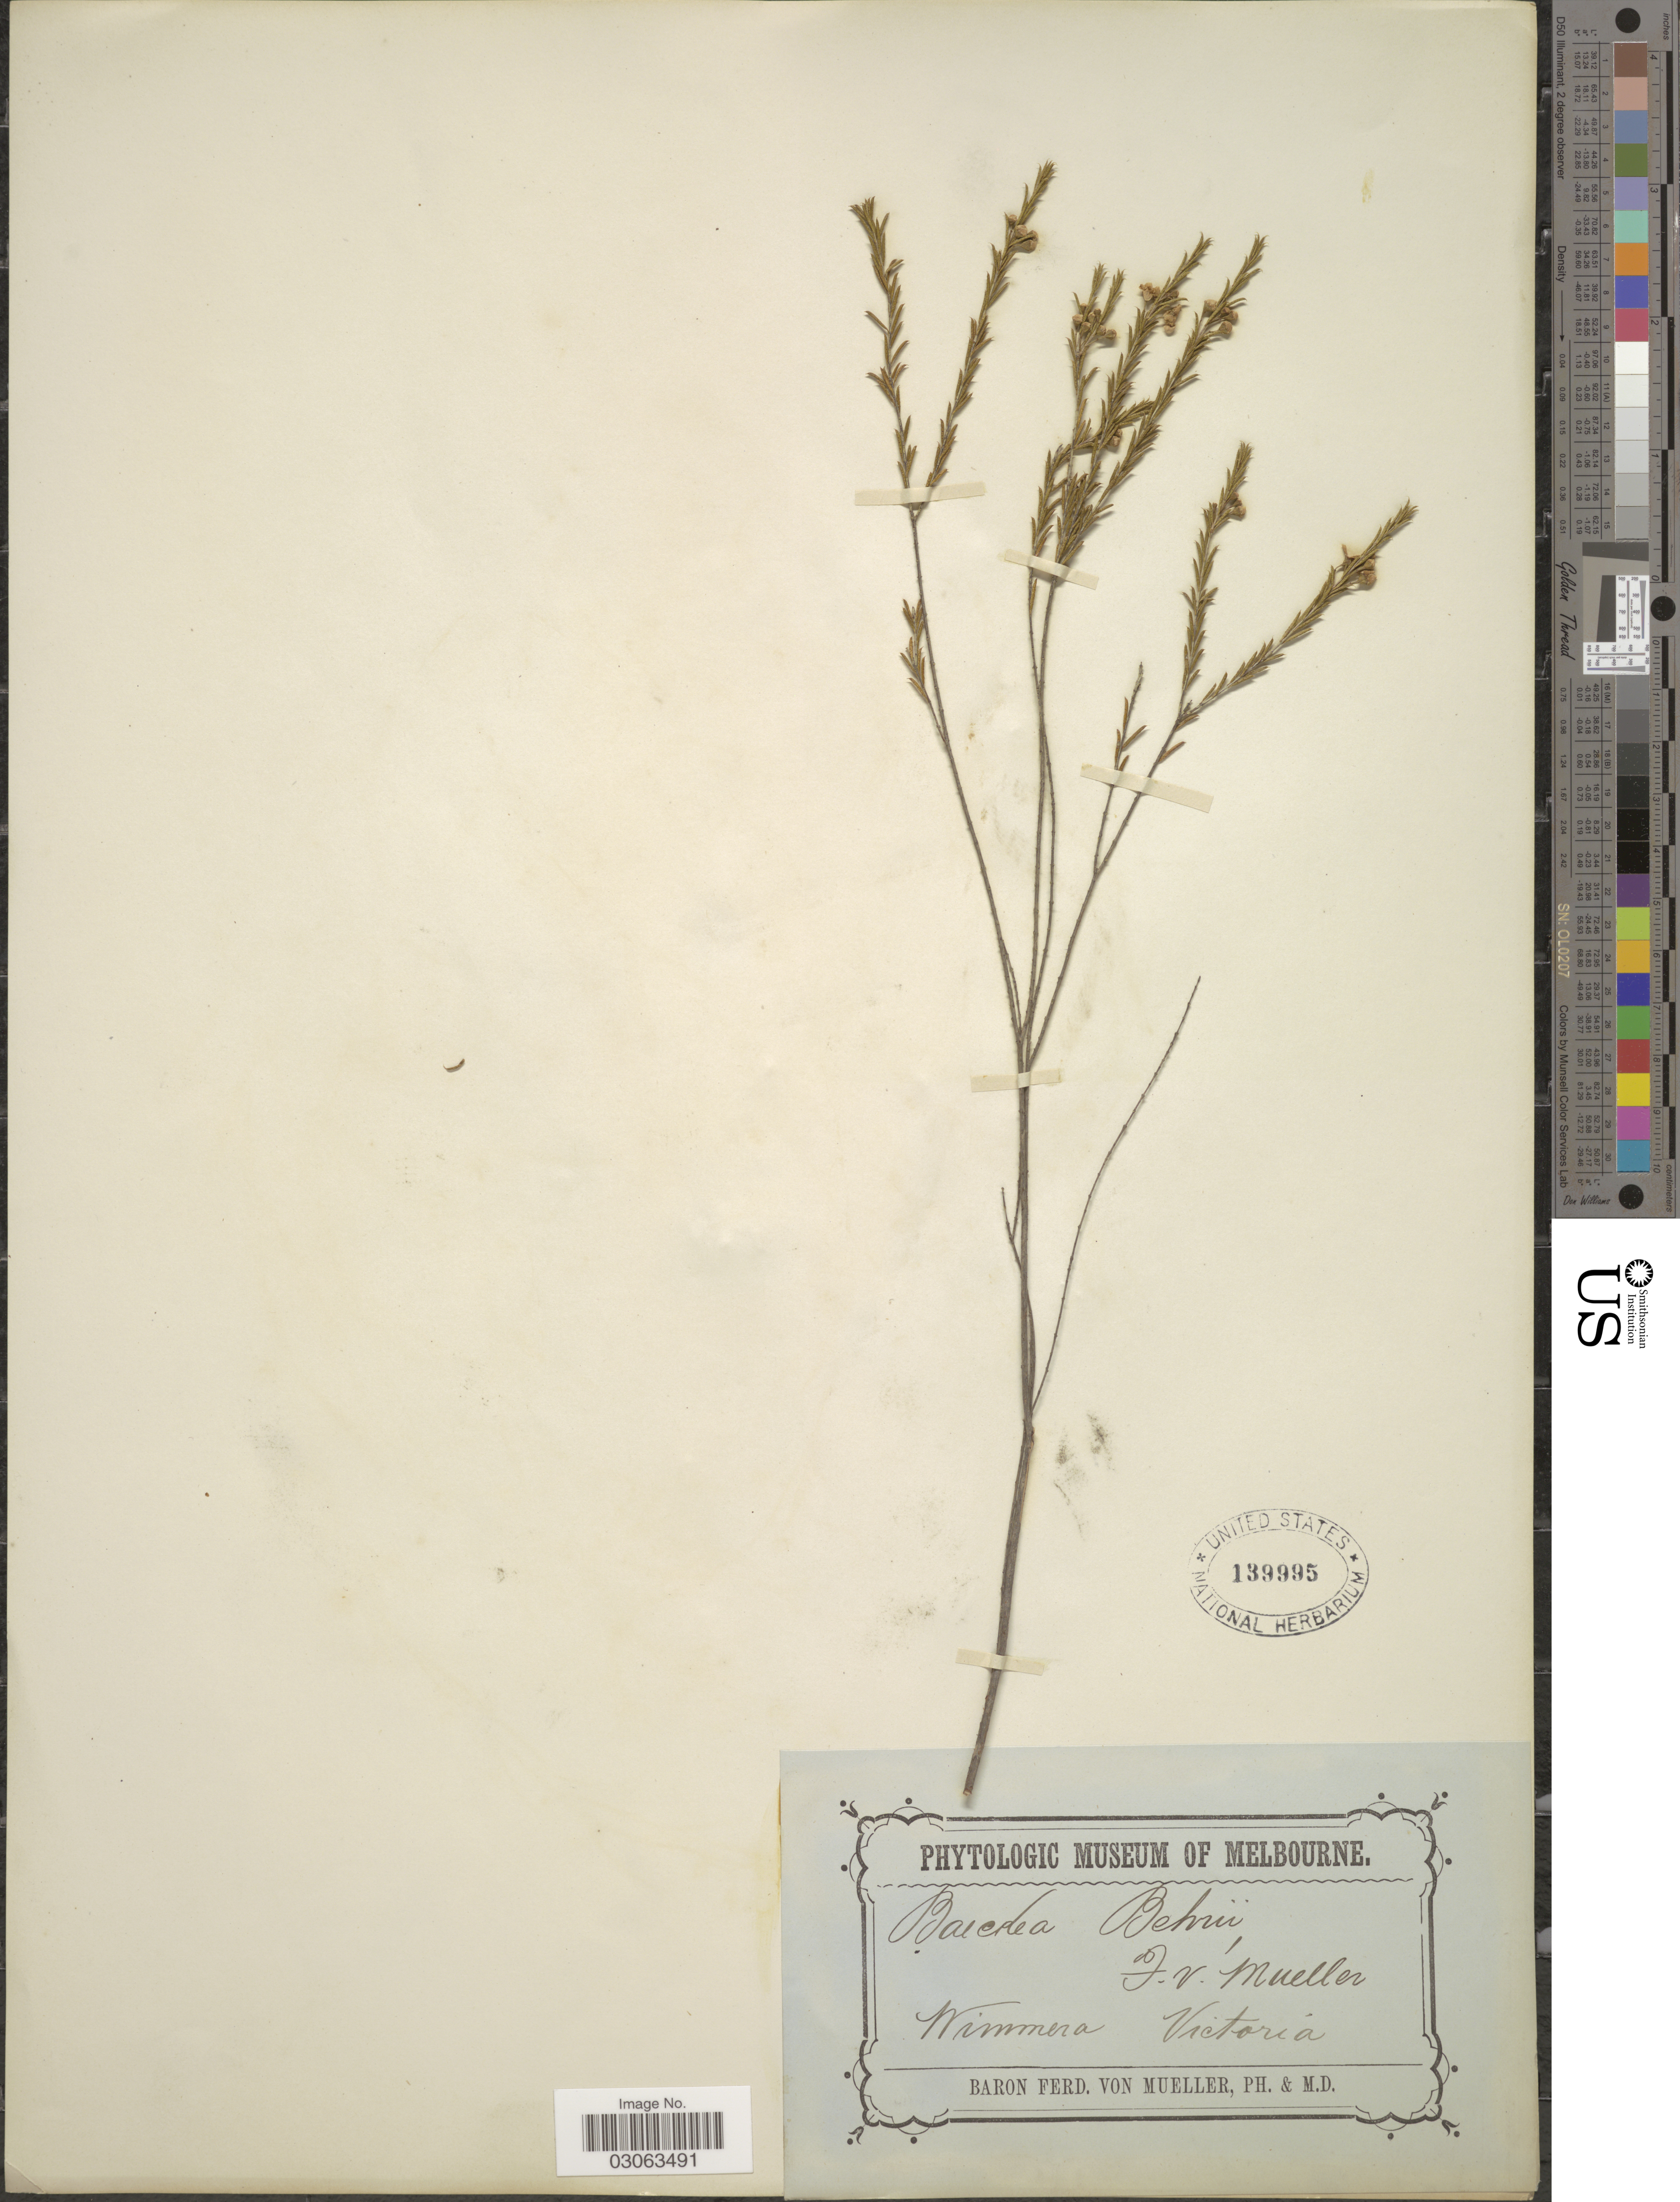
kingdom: Plantae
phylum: Tracheophyta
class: Magnoliopsida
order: Myrtales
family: Myrtaceae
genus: Hysterobaeckea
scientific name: Hysterobaeckea behrii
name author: (Schltdl.) Rye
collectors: F. Mueller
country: Australia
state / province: Victoria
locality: Wimmera. Victoria.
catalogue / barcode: US 139995